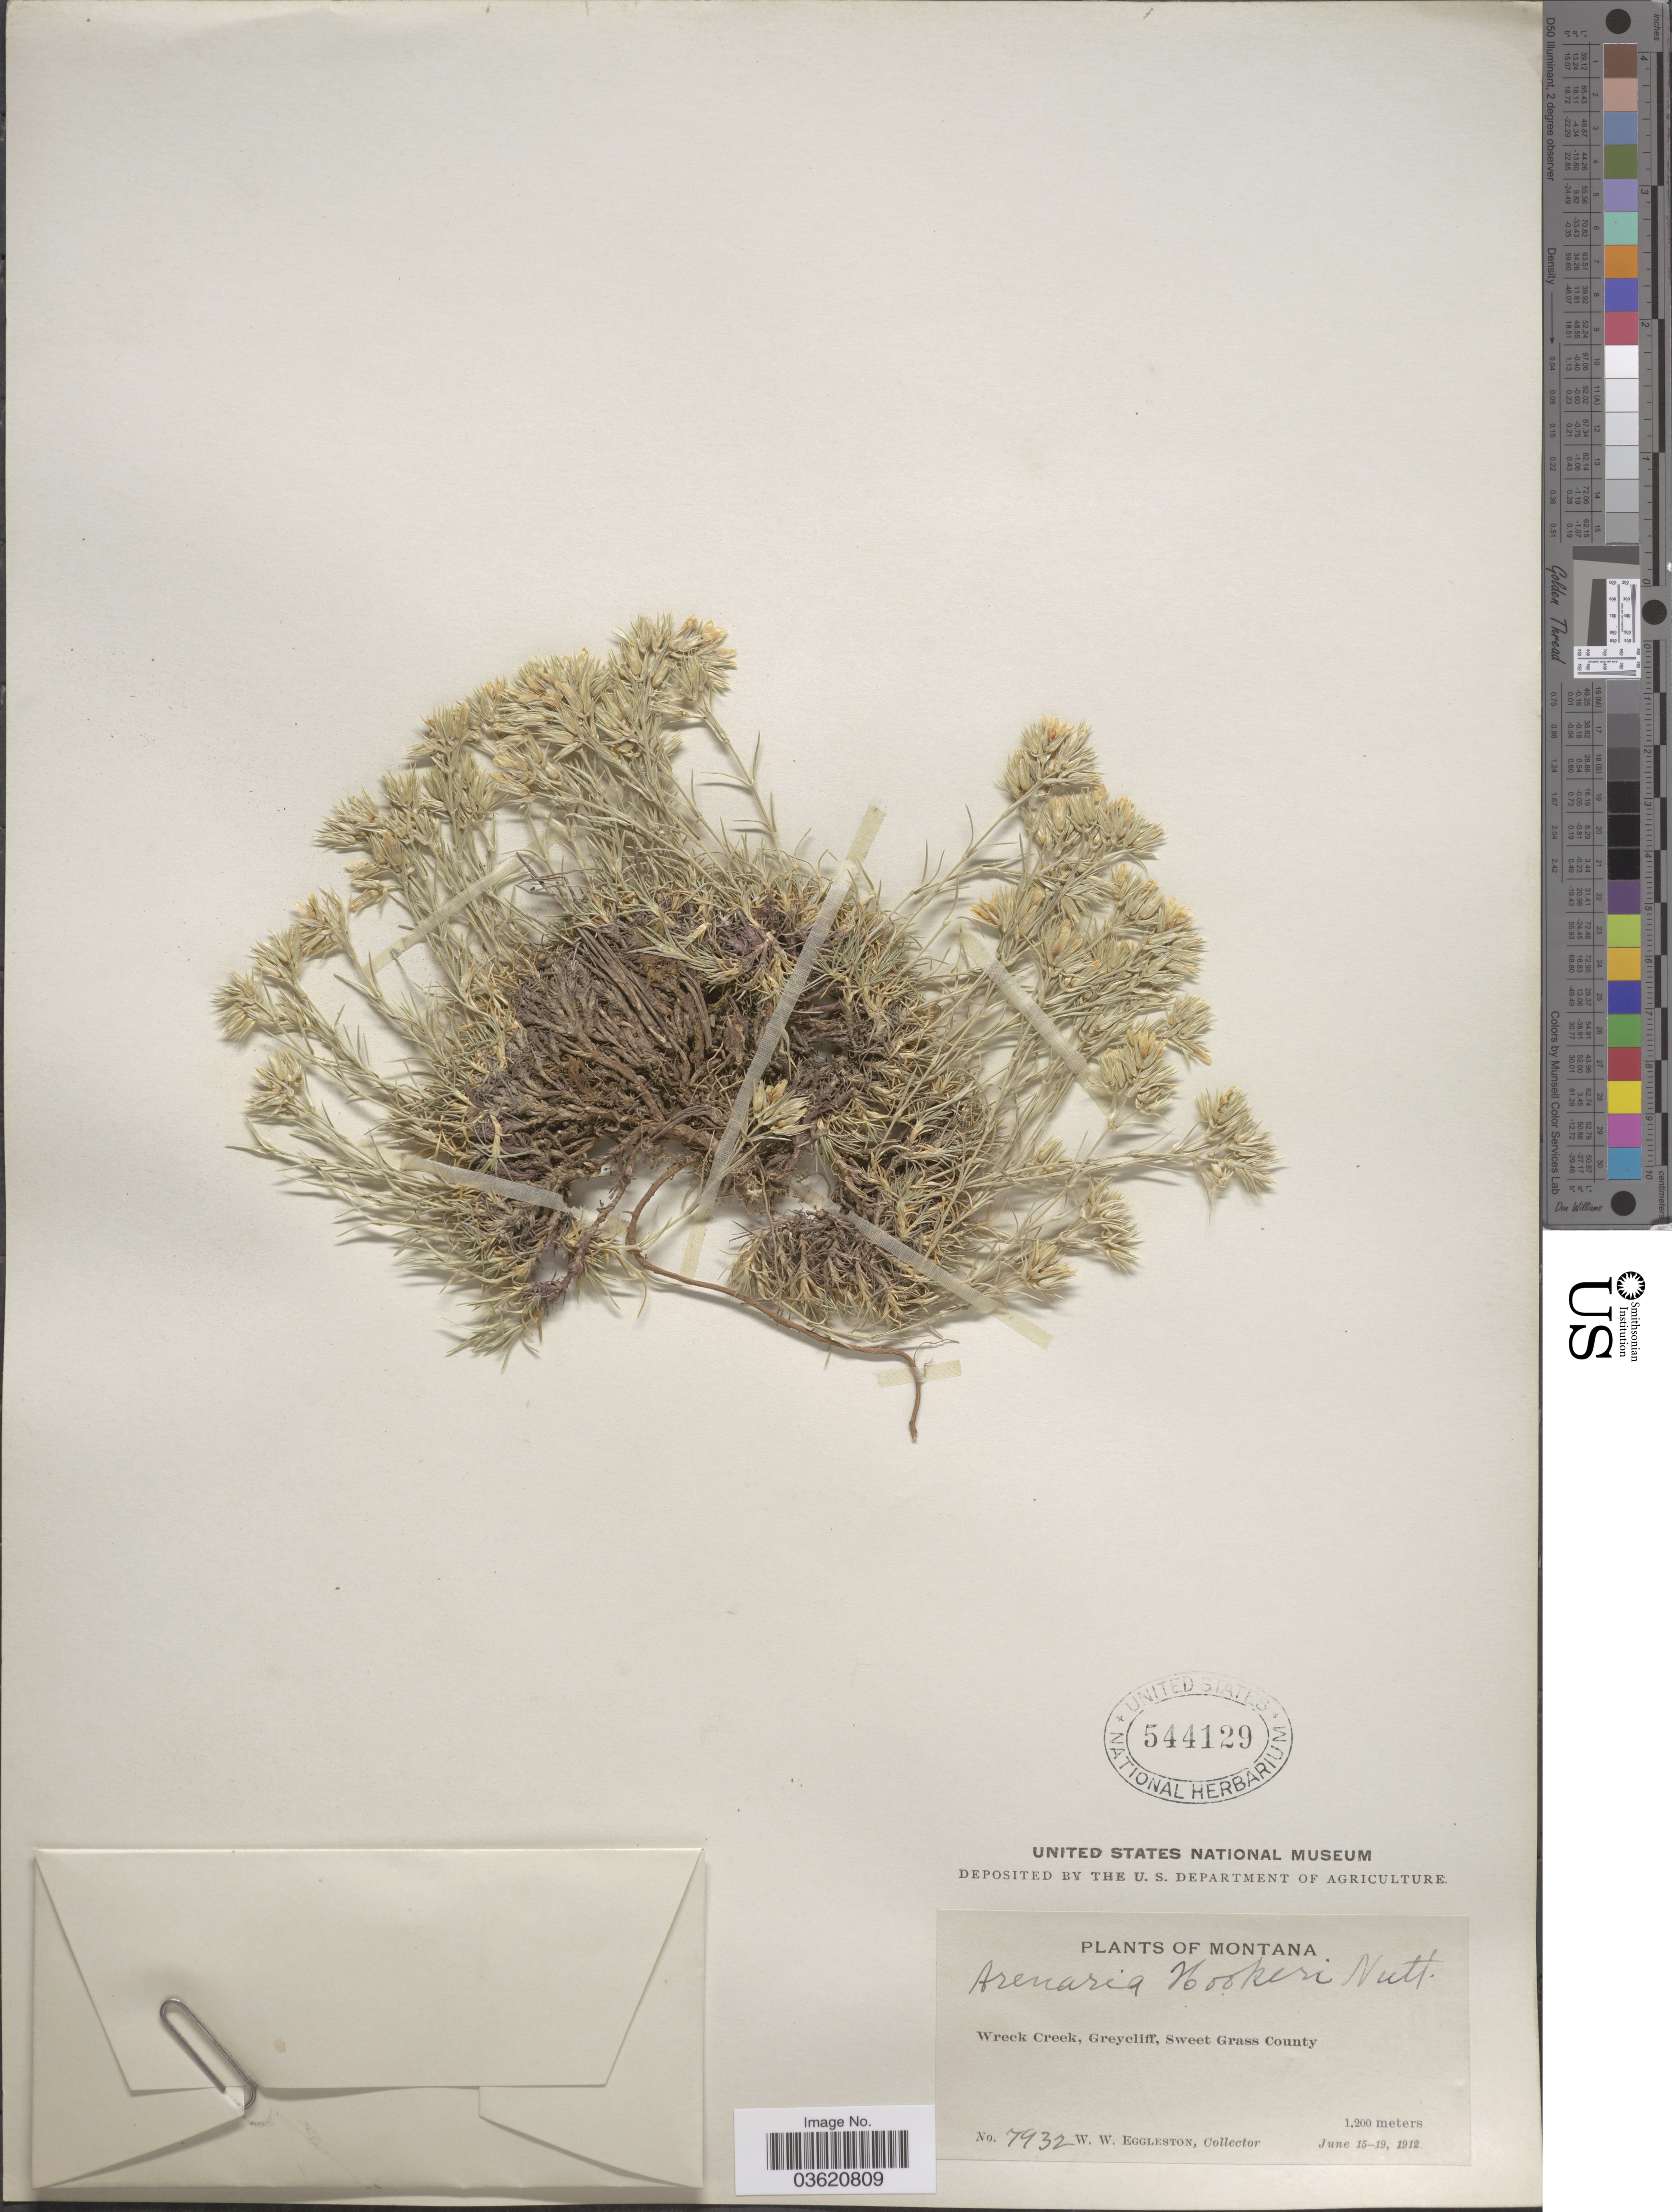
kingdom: Plantae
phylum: Tracheophyta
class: Magnoliopsida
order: Caryophyllales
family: Caryophyllaceae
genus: Eremogone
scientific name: Eremogone hookeri var. hookeri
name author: (Nutt.) W.A. Weber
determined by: Strong, Mark T., (BOT), Smithsonian Institution - National Museum of Natural History (UNITED STATES)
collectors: W. W. Eggleston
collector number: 7932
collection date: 1912-06-15/1912-06-19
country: United States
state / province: Montana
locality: Wreck Creek, Greycliff, Sweet Grass County.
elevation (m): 1200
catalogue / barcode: US 544129